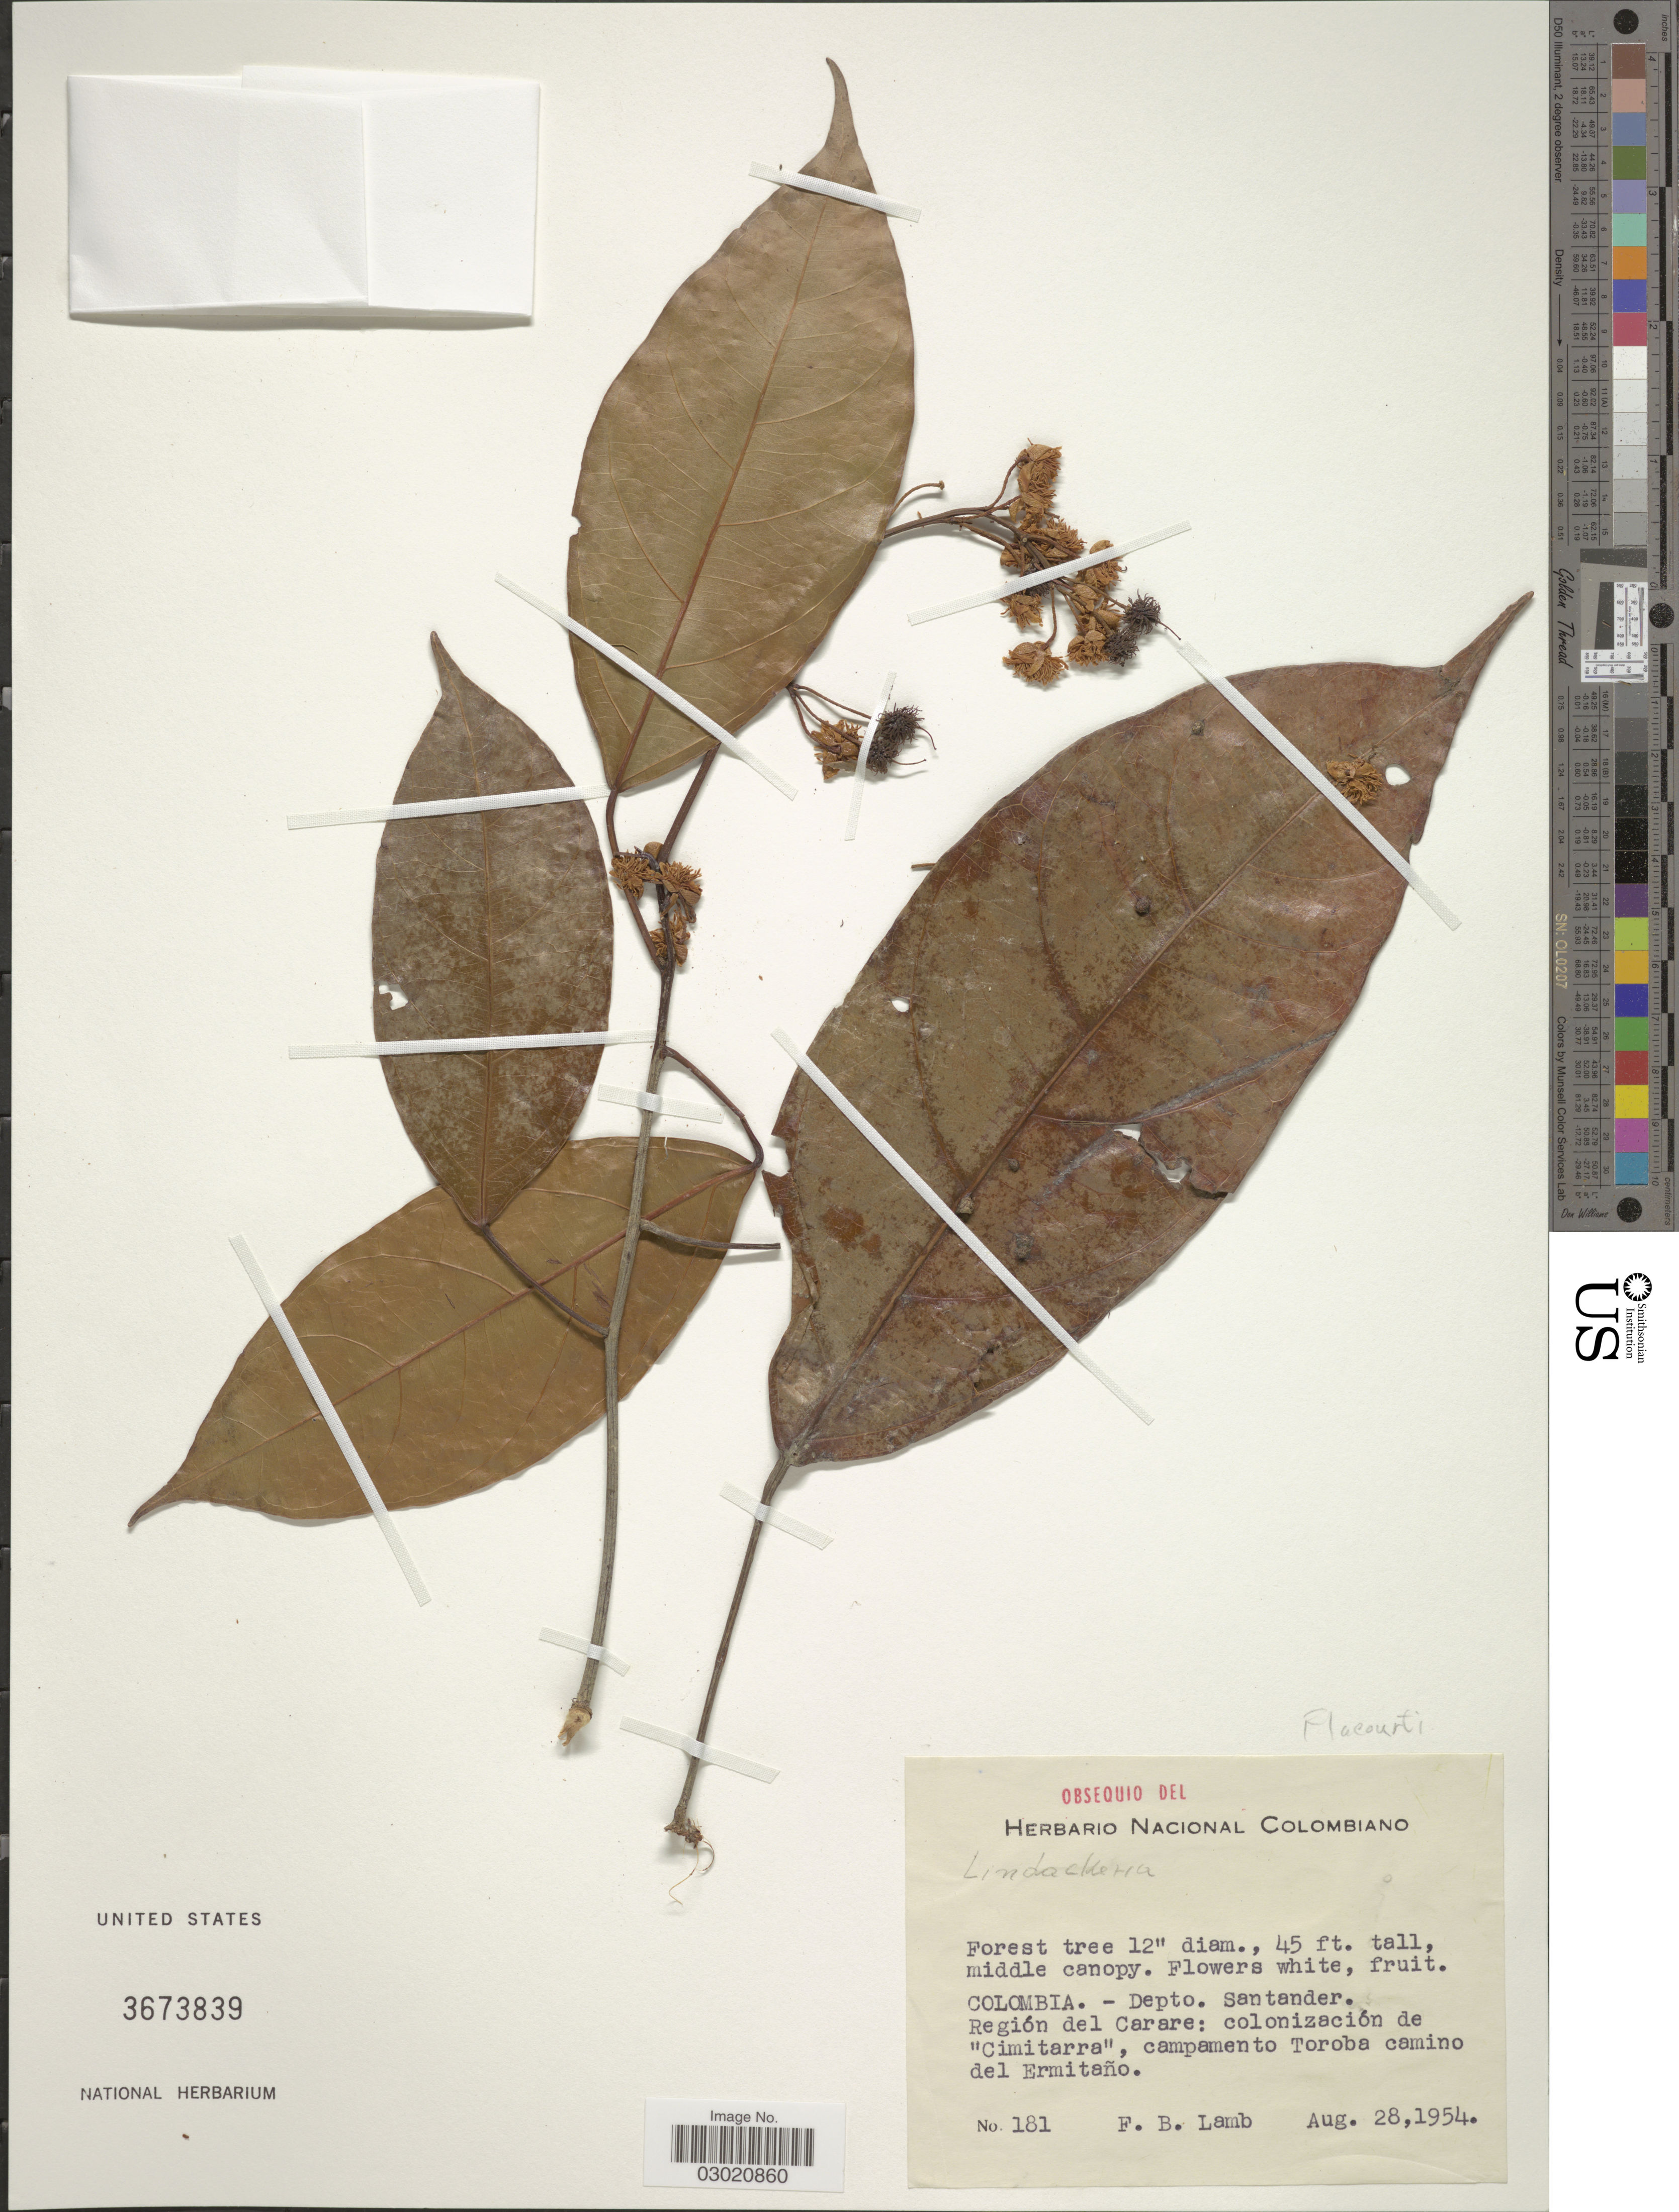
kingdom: Plantae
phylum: Tracheophyta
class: Magnoliopsida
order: Malpighiales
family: Achariaceae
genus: Lindackeria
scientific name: Lindackeria sp.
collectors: F. B. Lamb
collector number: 181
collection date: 1954-08-28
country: Colombia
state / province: Santander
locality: Depto. Santander, Región del Carare: colonización de "Cimitarra", campamento Toroba camino del Ermitaño.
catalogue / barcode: US 3673839